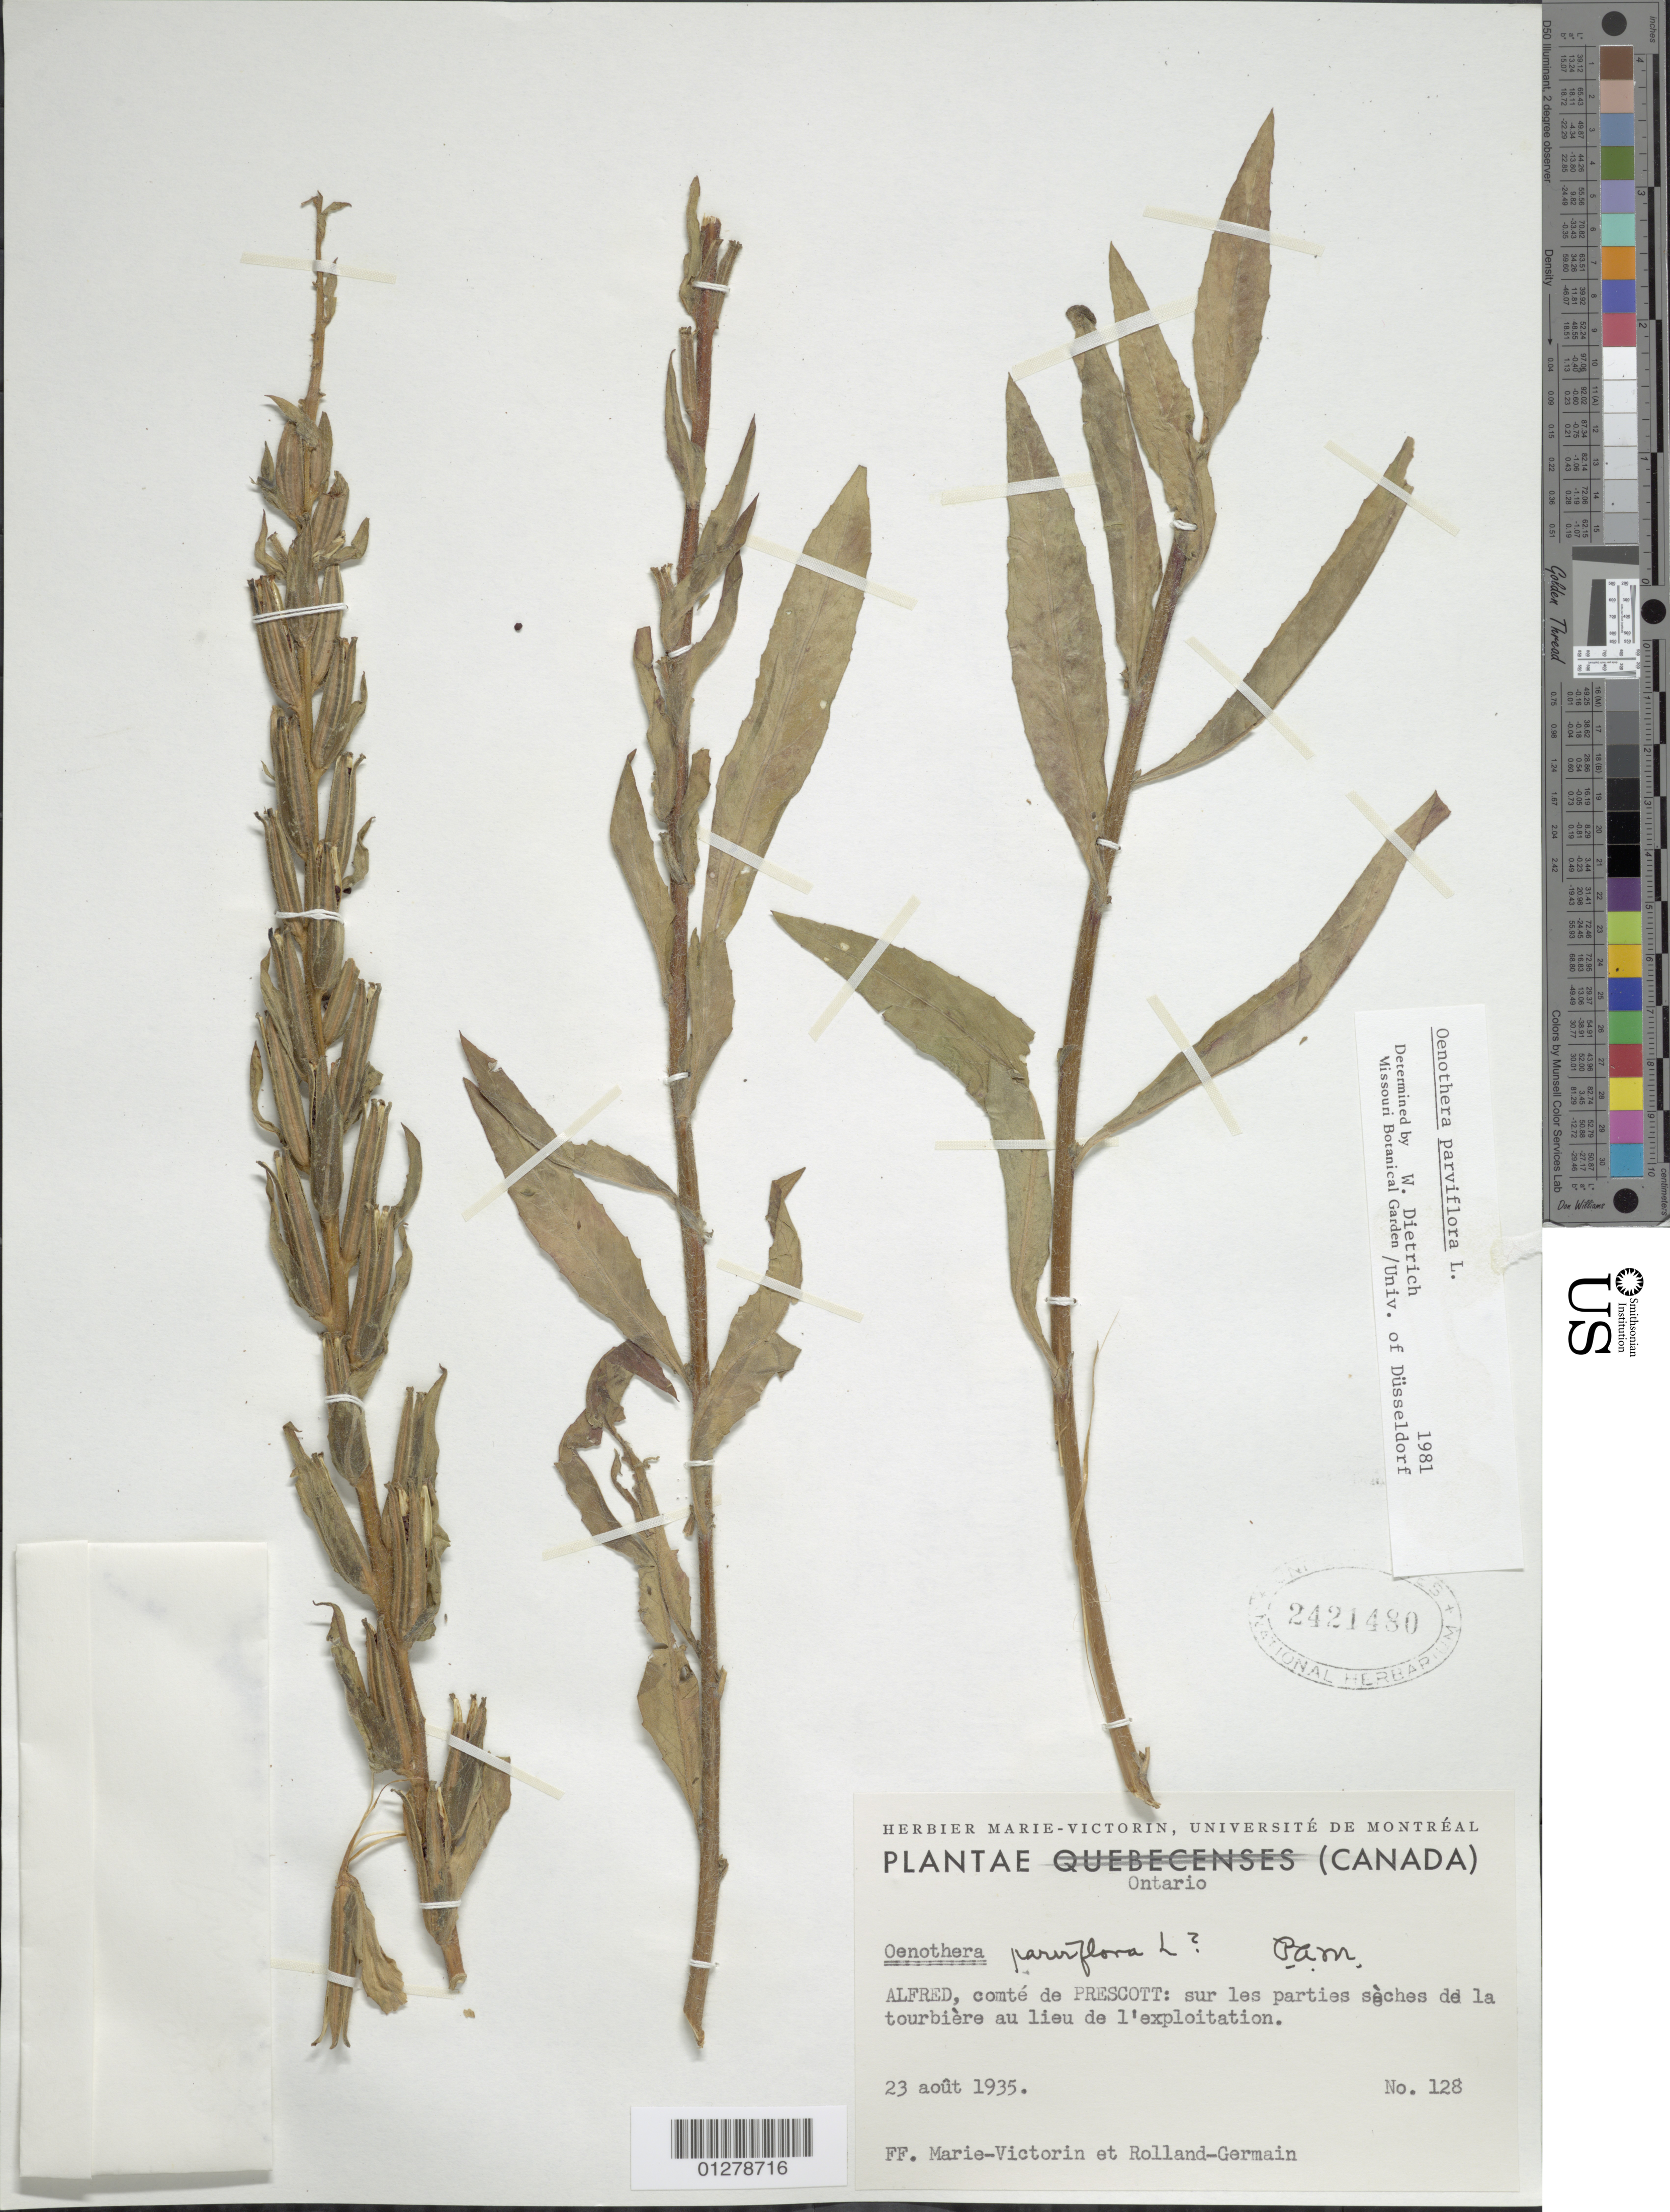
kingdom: Plantae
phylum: Tracheophyta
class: Magnoliopsida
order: Myrtales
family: Onagraceae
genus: Oenothera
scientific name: Oenothera parviflora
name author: L.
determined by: Dietrich, W.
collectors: Fr. Marie-Victorin & Rolland-Germain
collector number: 128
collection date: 1935-08-23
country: Canada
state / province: Quebec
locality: Alfred, comte de Prescott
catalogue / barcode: US 2421480